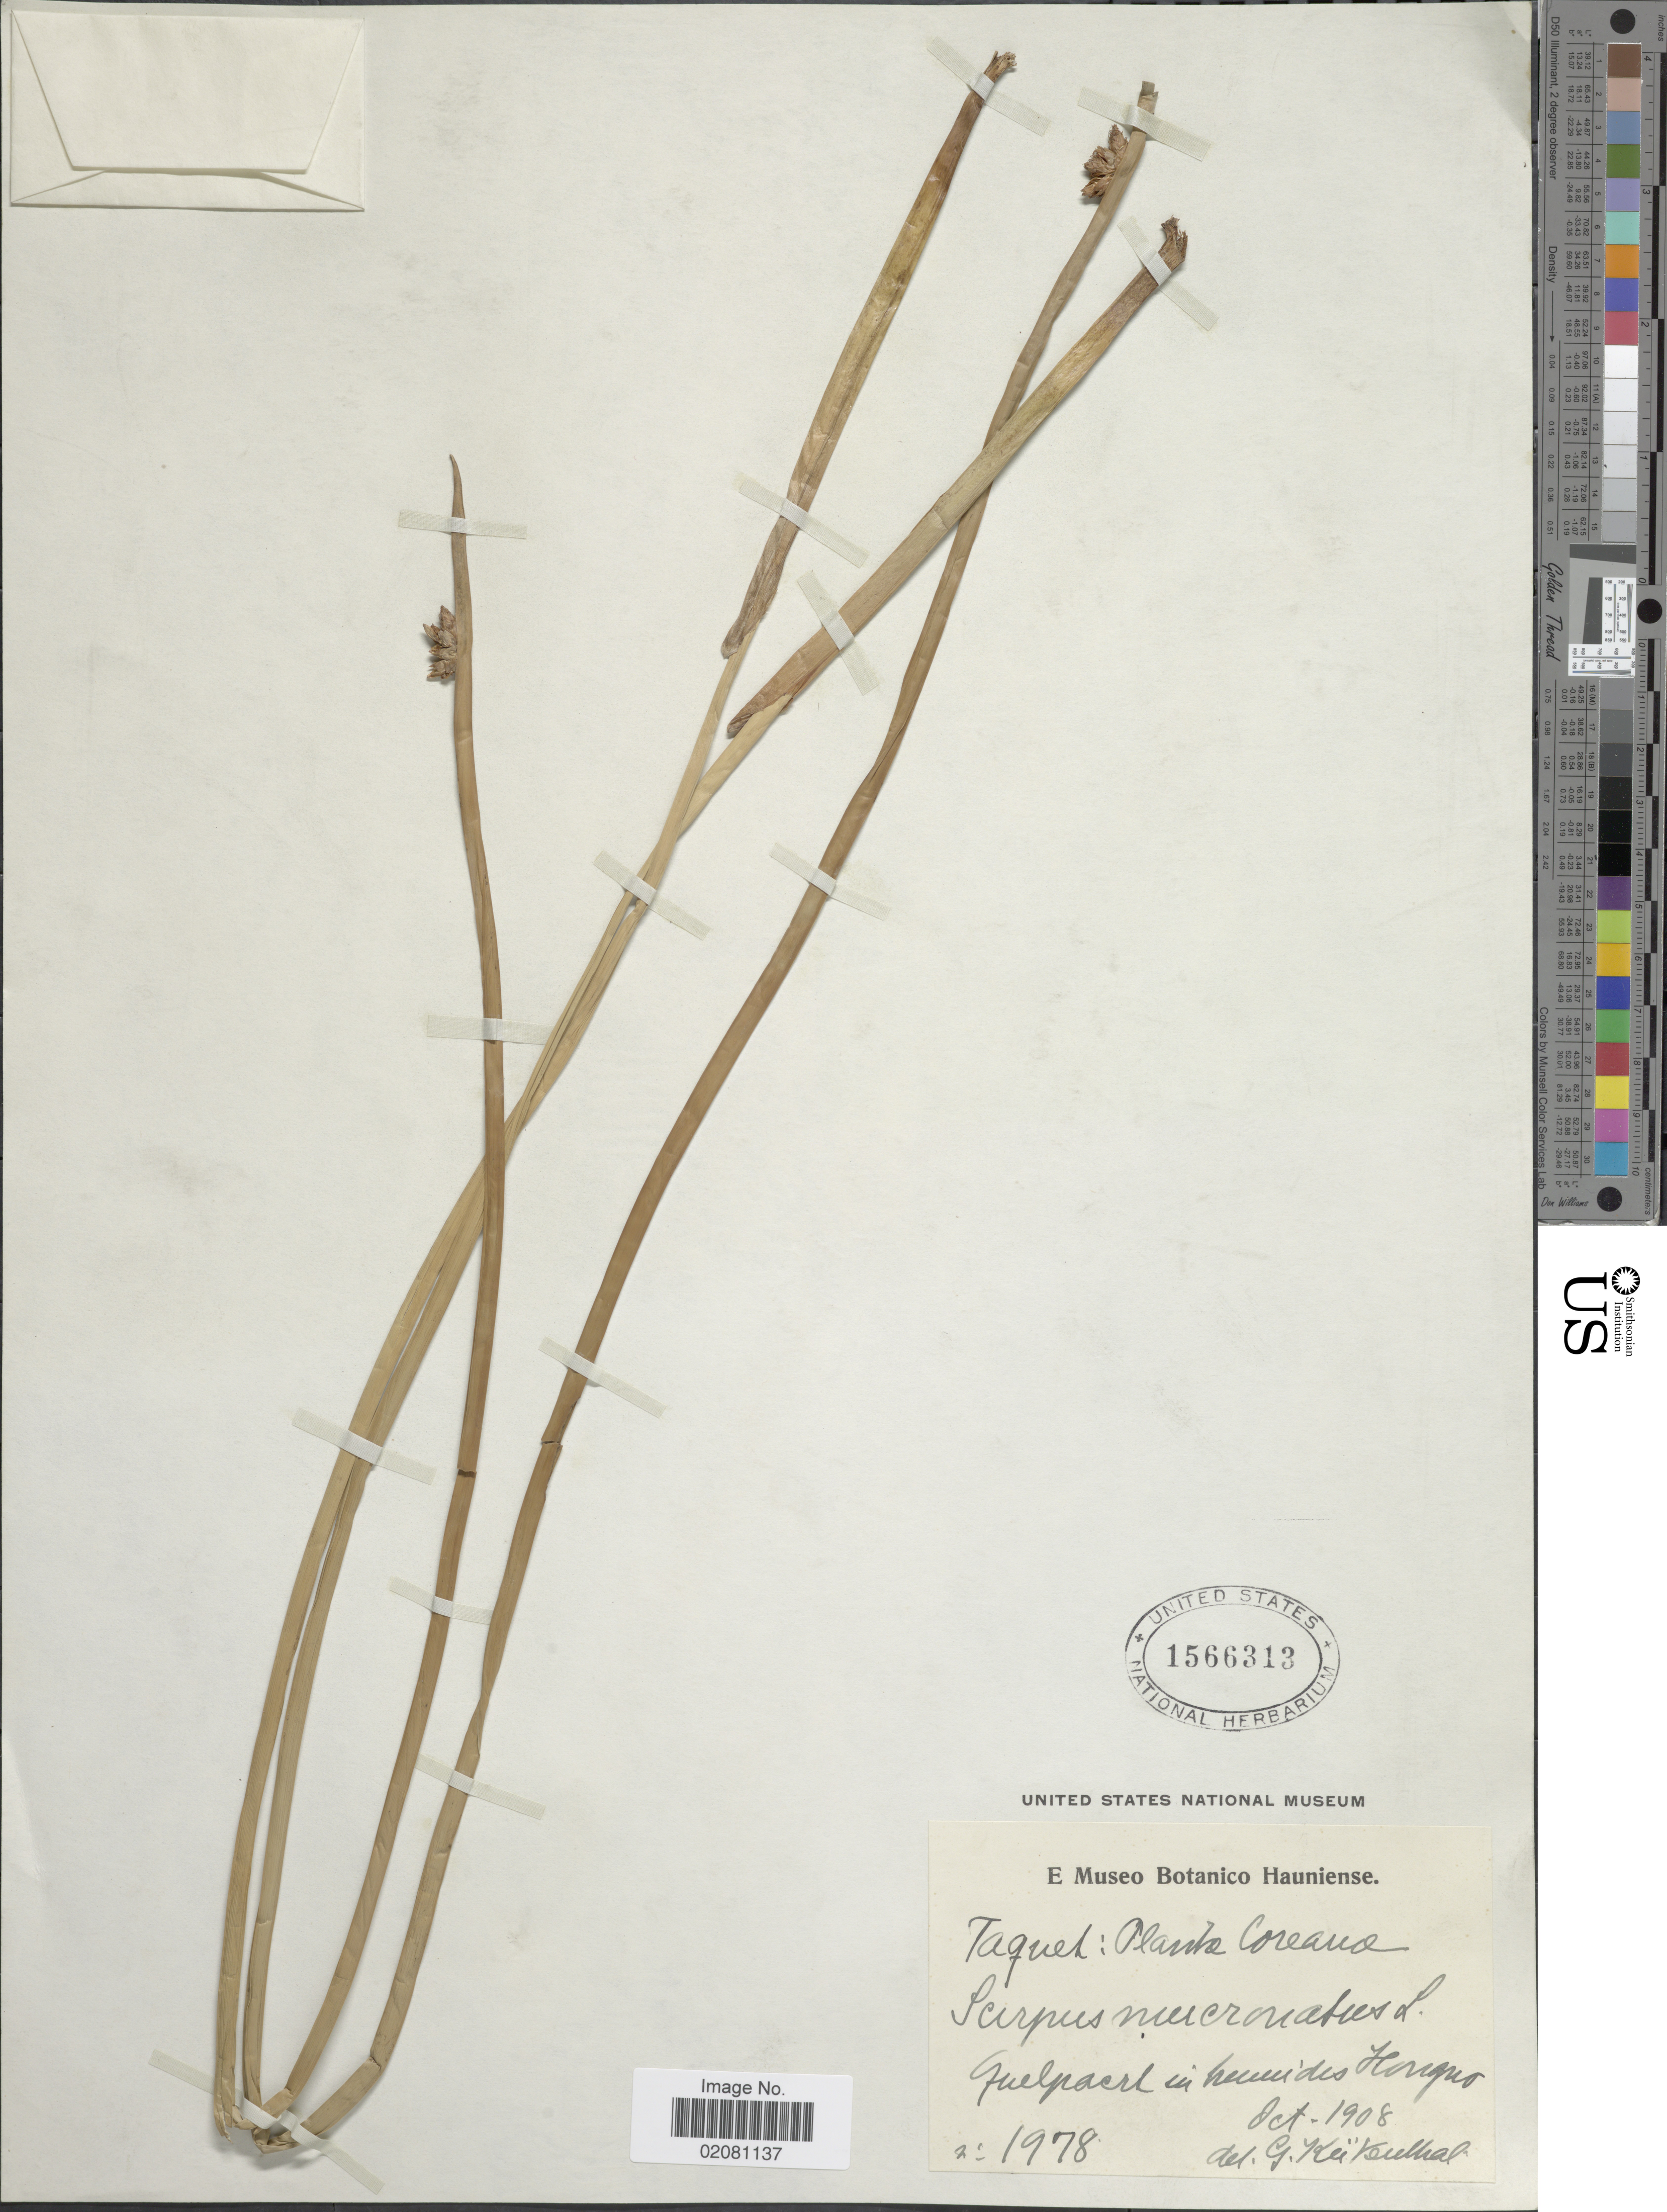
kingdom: Plantae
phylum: Tracheophyta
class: Liliopsida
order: Poales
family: Cyperaceae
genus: Schoenoplectus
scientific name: Schoenoplectus mucronatus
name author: (L.) Palla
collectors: Museo Botanico Hauniense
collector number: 1978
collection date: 1908-10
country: South Korea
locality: Quelpart Island (Quelpart Island) in humides Hengul.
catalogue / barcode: US 1566313